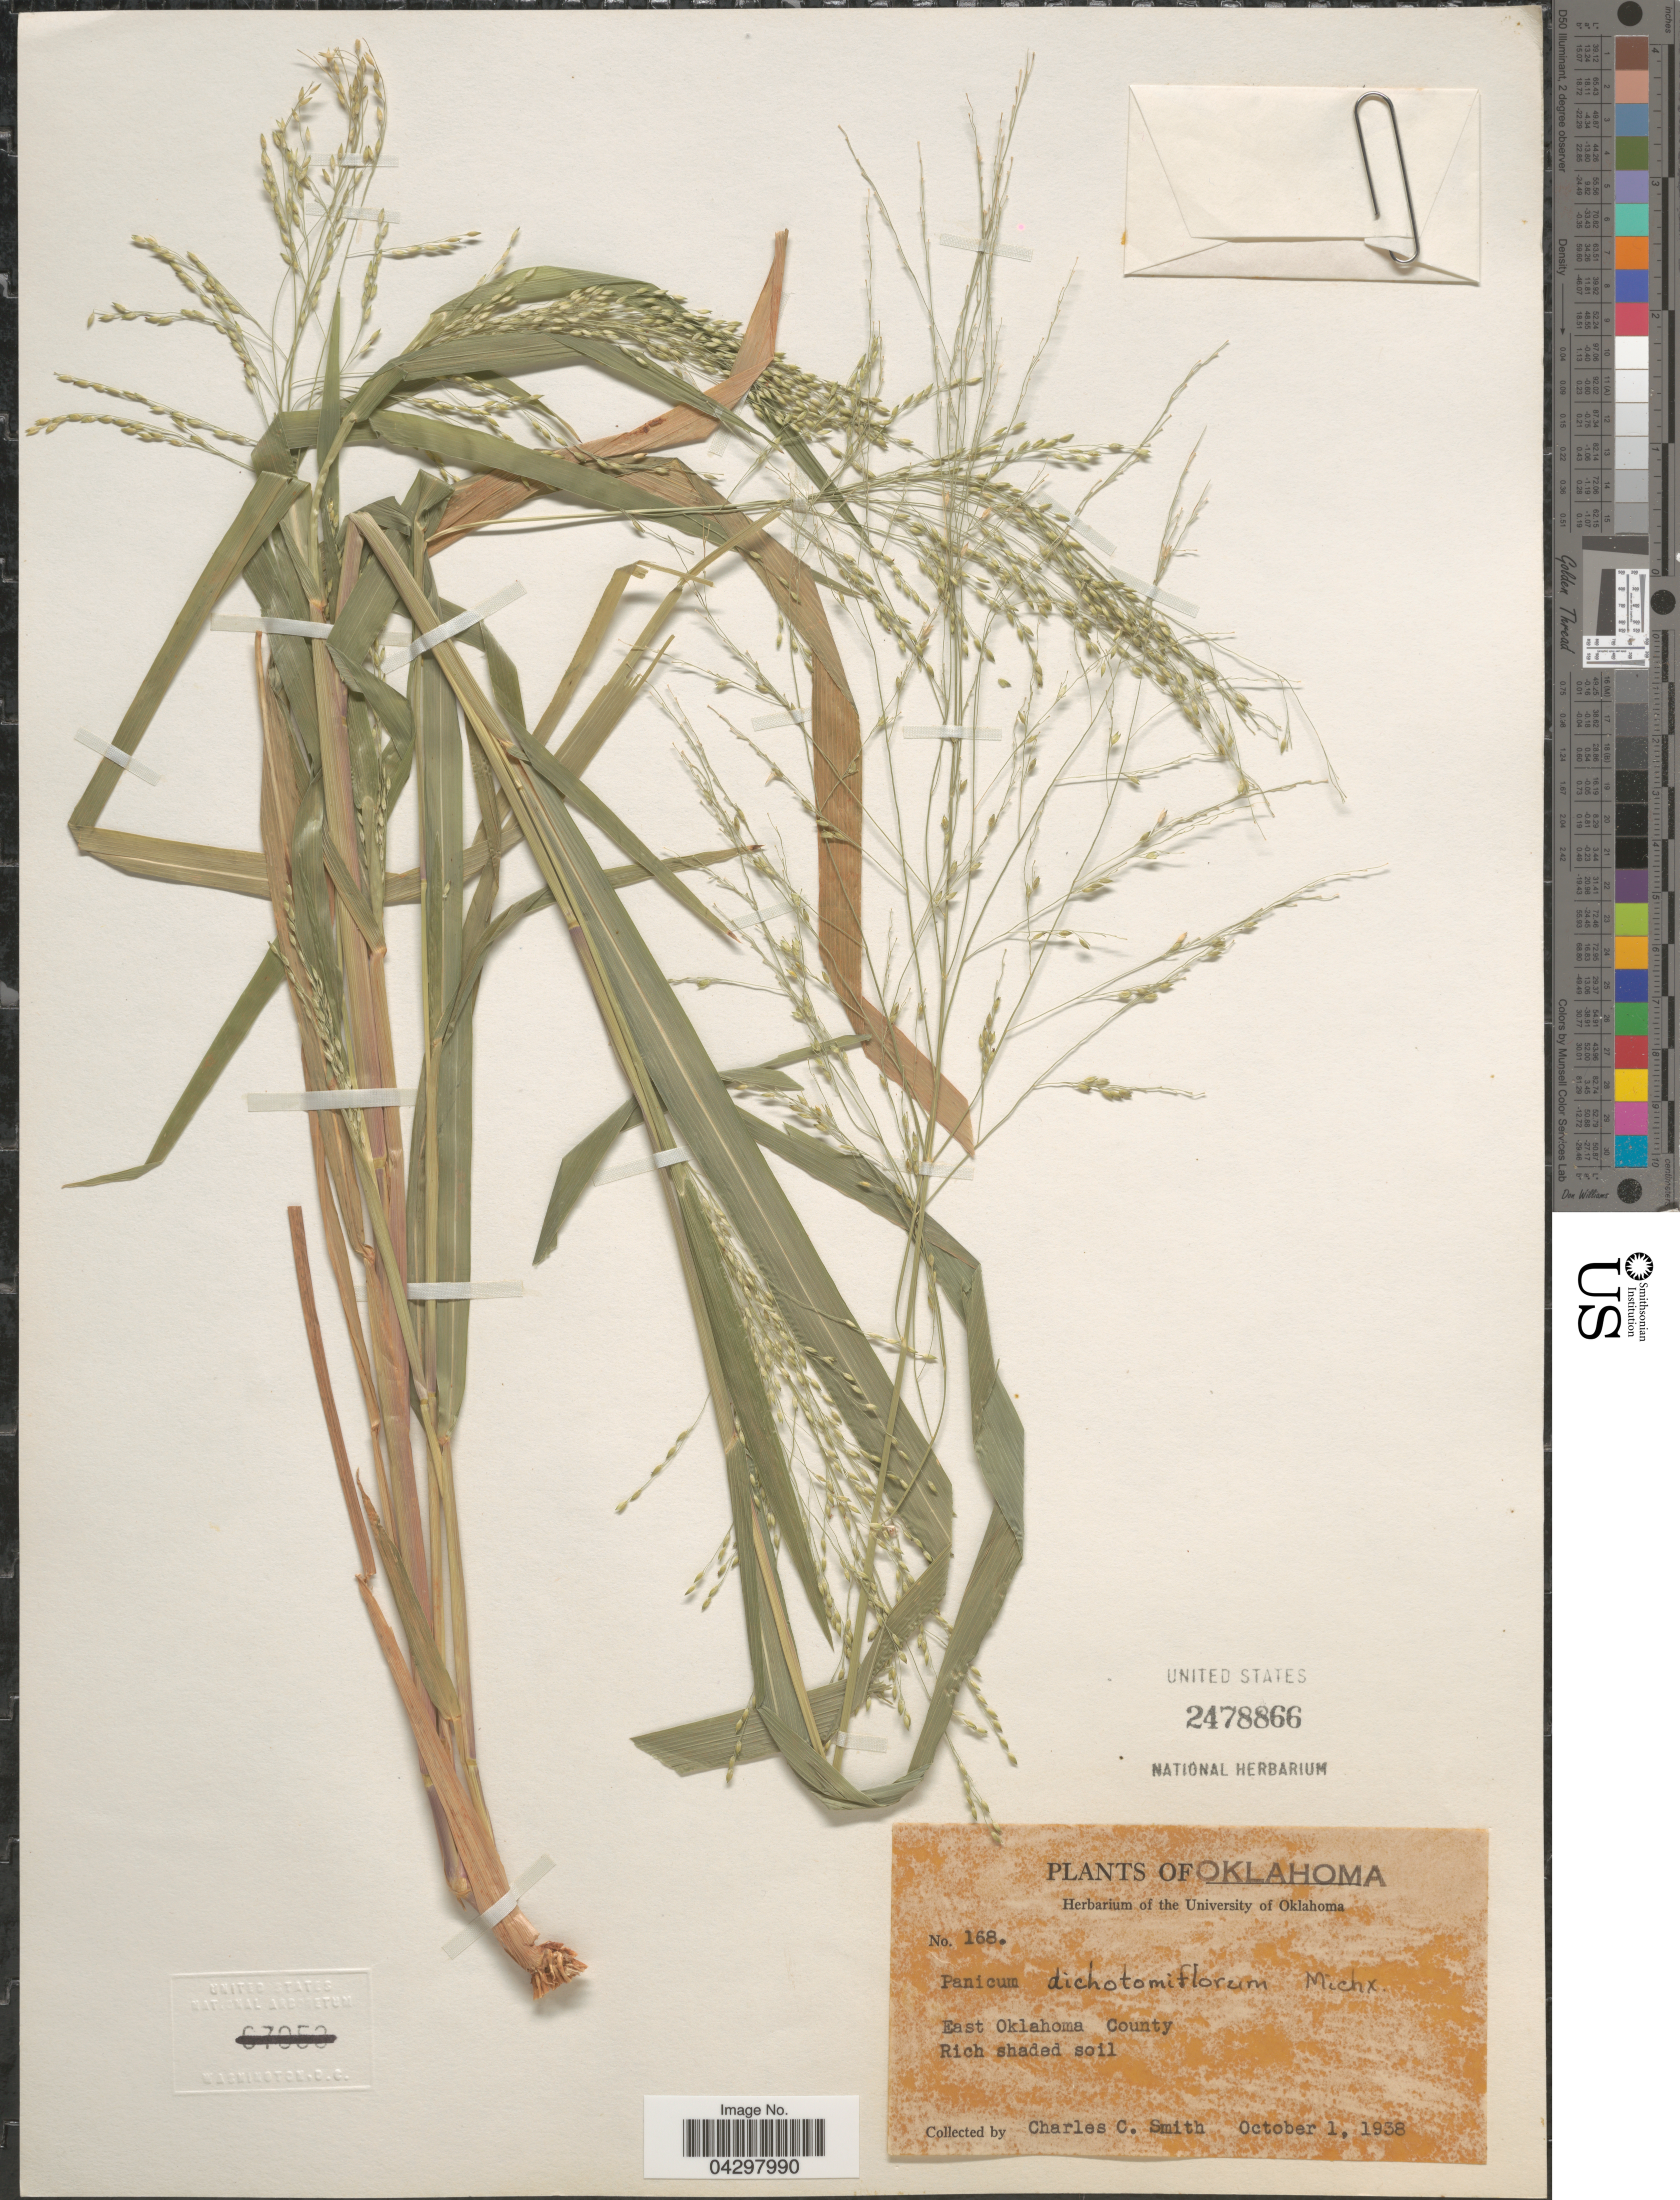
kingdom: Plantae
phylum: Tracheophyta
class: Liliopsida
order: Poales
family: Poaceae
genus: Panicum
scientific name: Panicum dichotomiflorum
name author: Michx.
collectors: Ch. C. Smith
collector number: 168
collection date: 1938-10-01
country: United States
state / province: Oklahoma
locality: East Oklahoma County.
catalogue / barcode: US 2478866